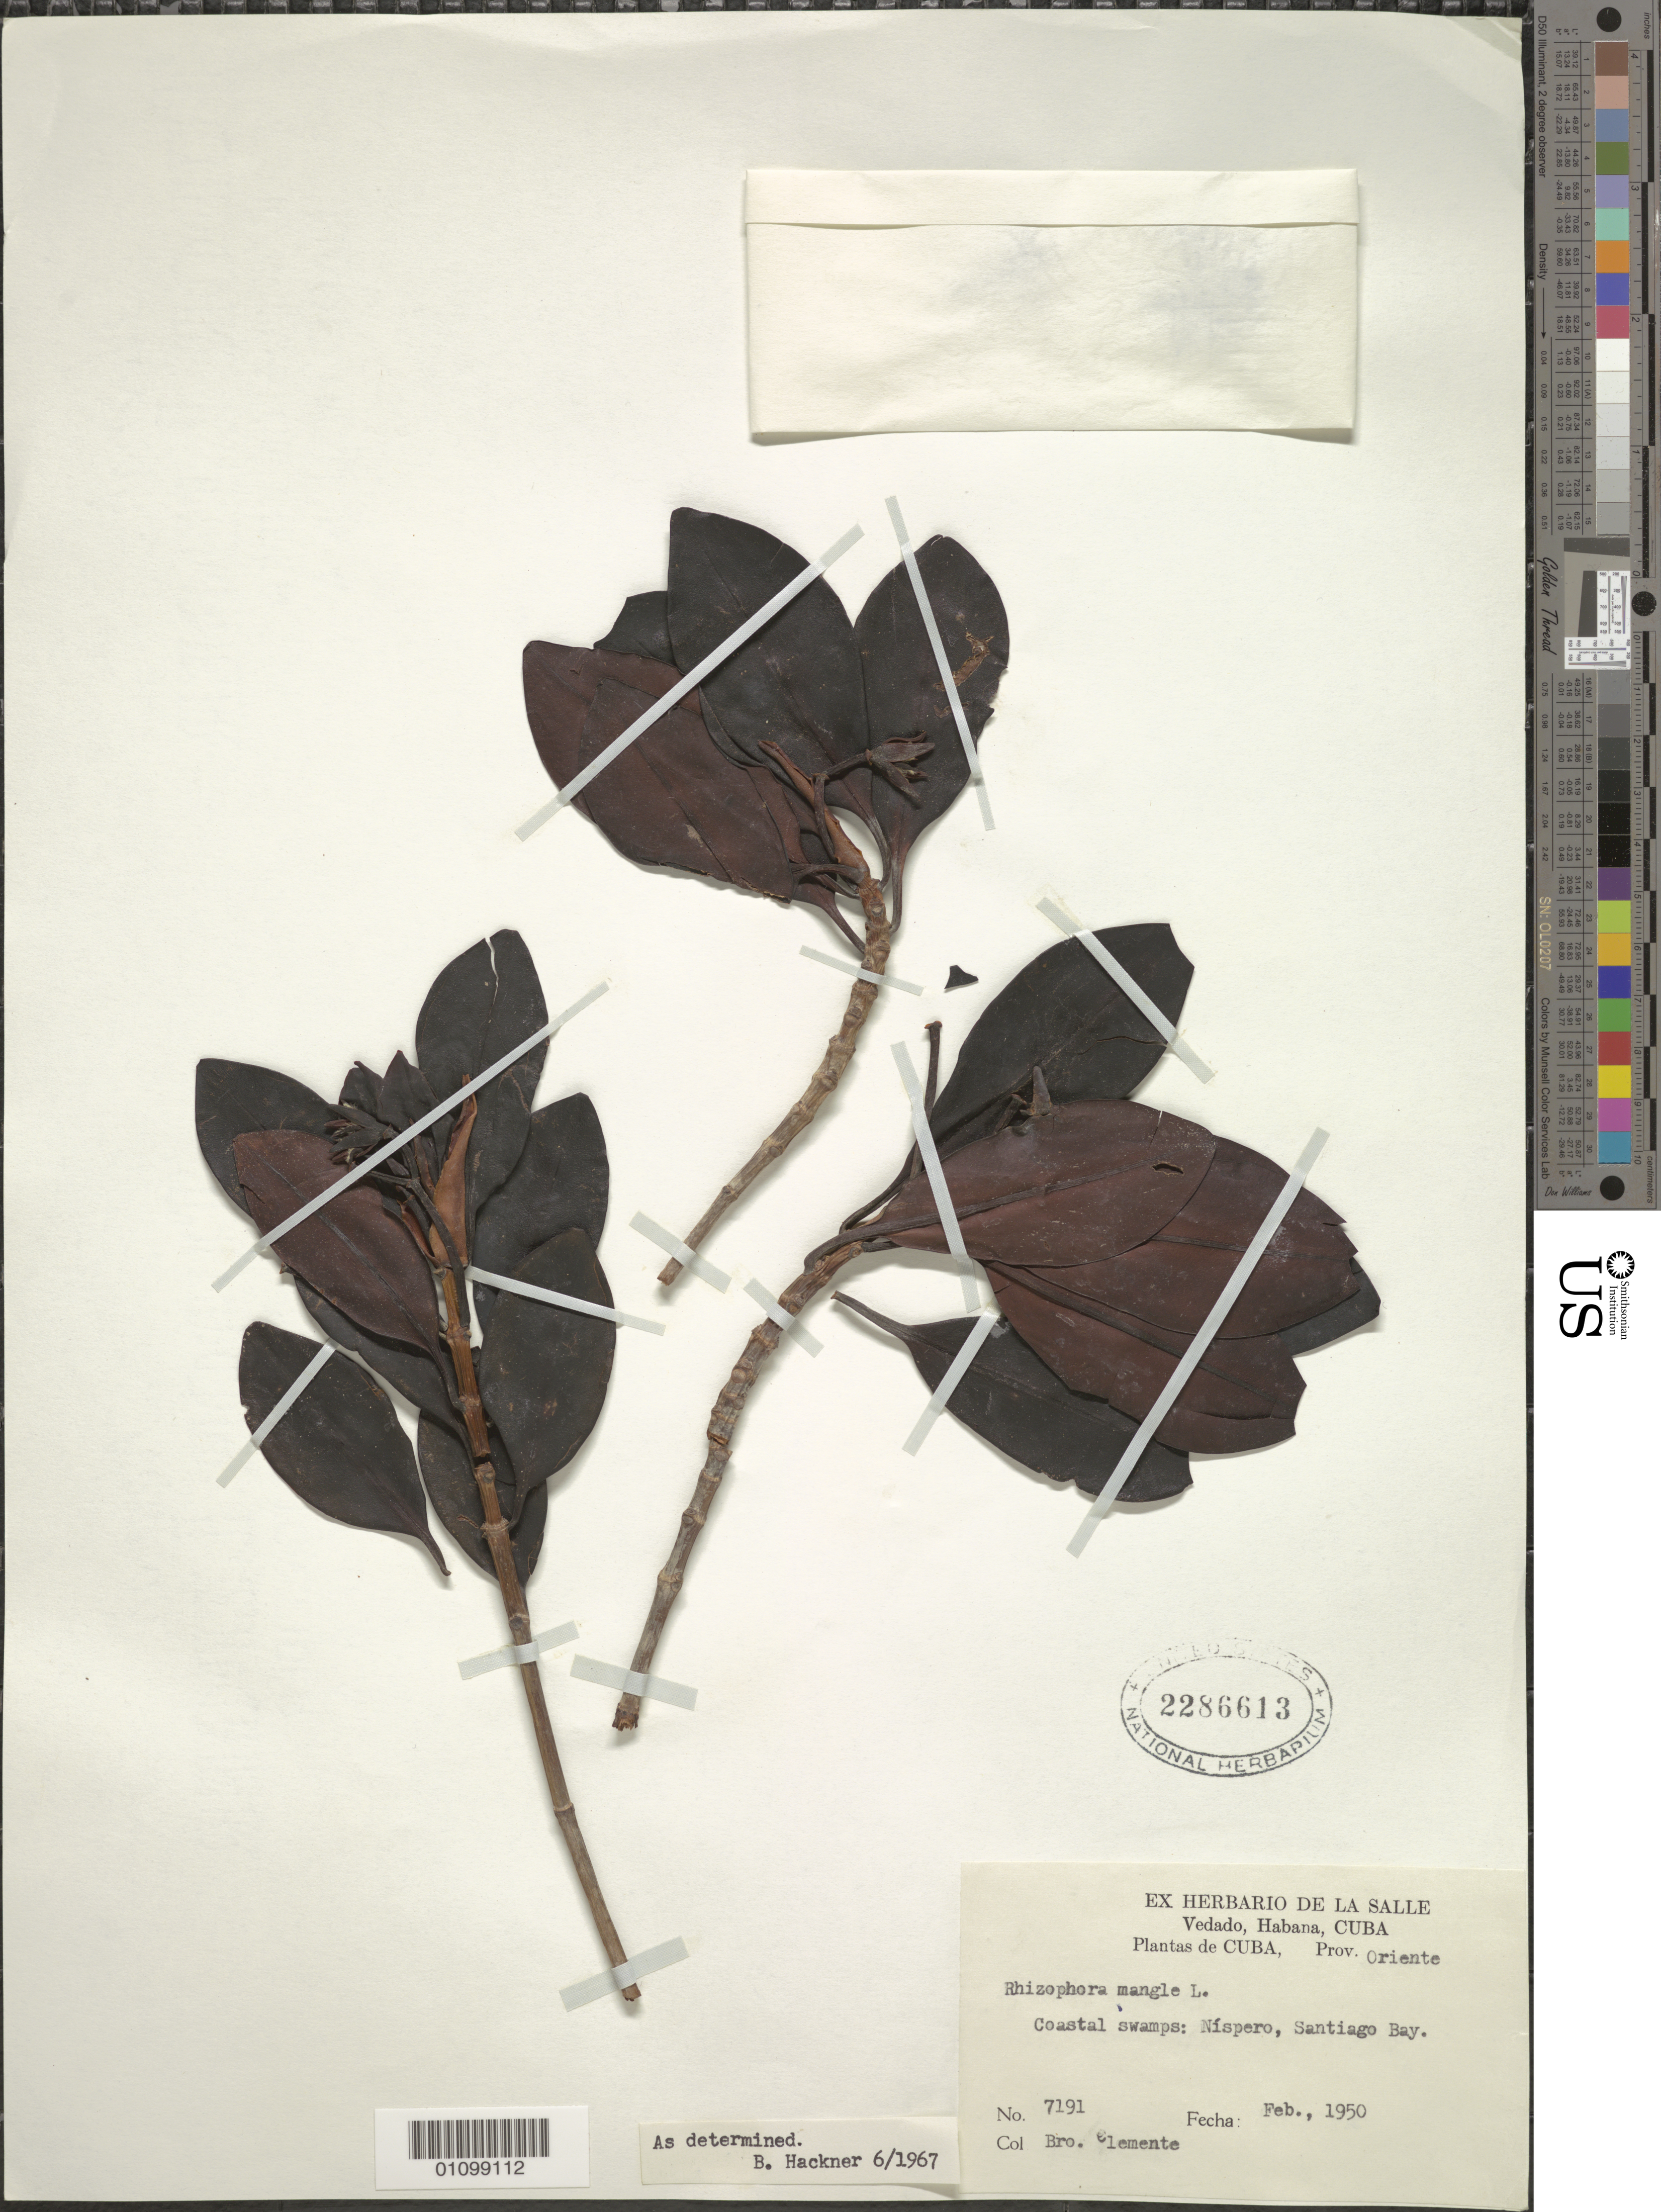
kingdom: Plantae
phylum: Tracheophyta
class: Magnoliopsida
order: Malpighiales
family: Rhizophoraceae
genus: Rhizophora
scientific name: Rhizophora mangle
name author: L.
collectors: Bro. Clemente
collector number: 7191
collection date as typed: Feb 1950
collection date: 1950-02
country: Cuba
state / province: Santiago de Cuba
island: Cuba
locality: Coastal swamps: Nispero, Santiago Bay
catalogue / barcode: US 2286613